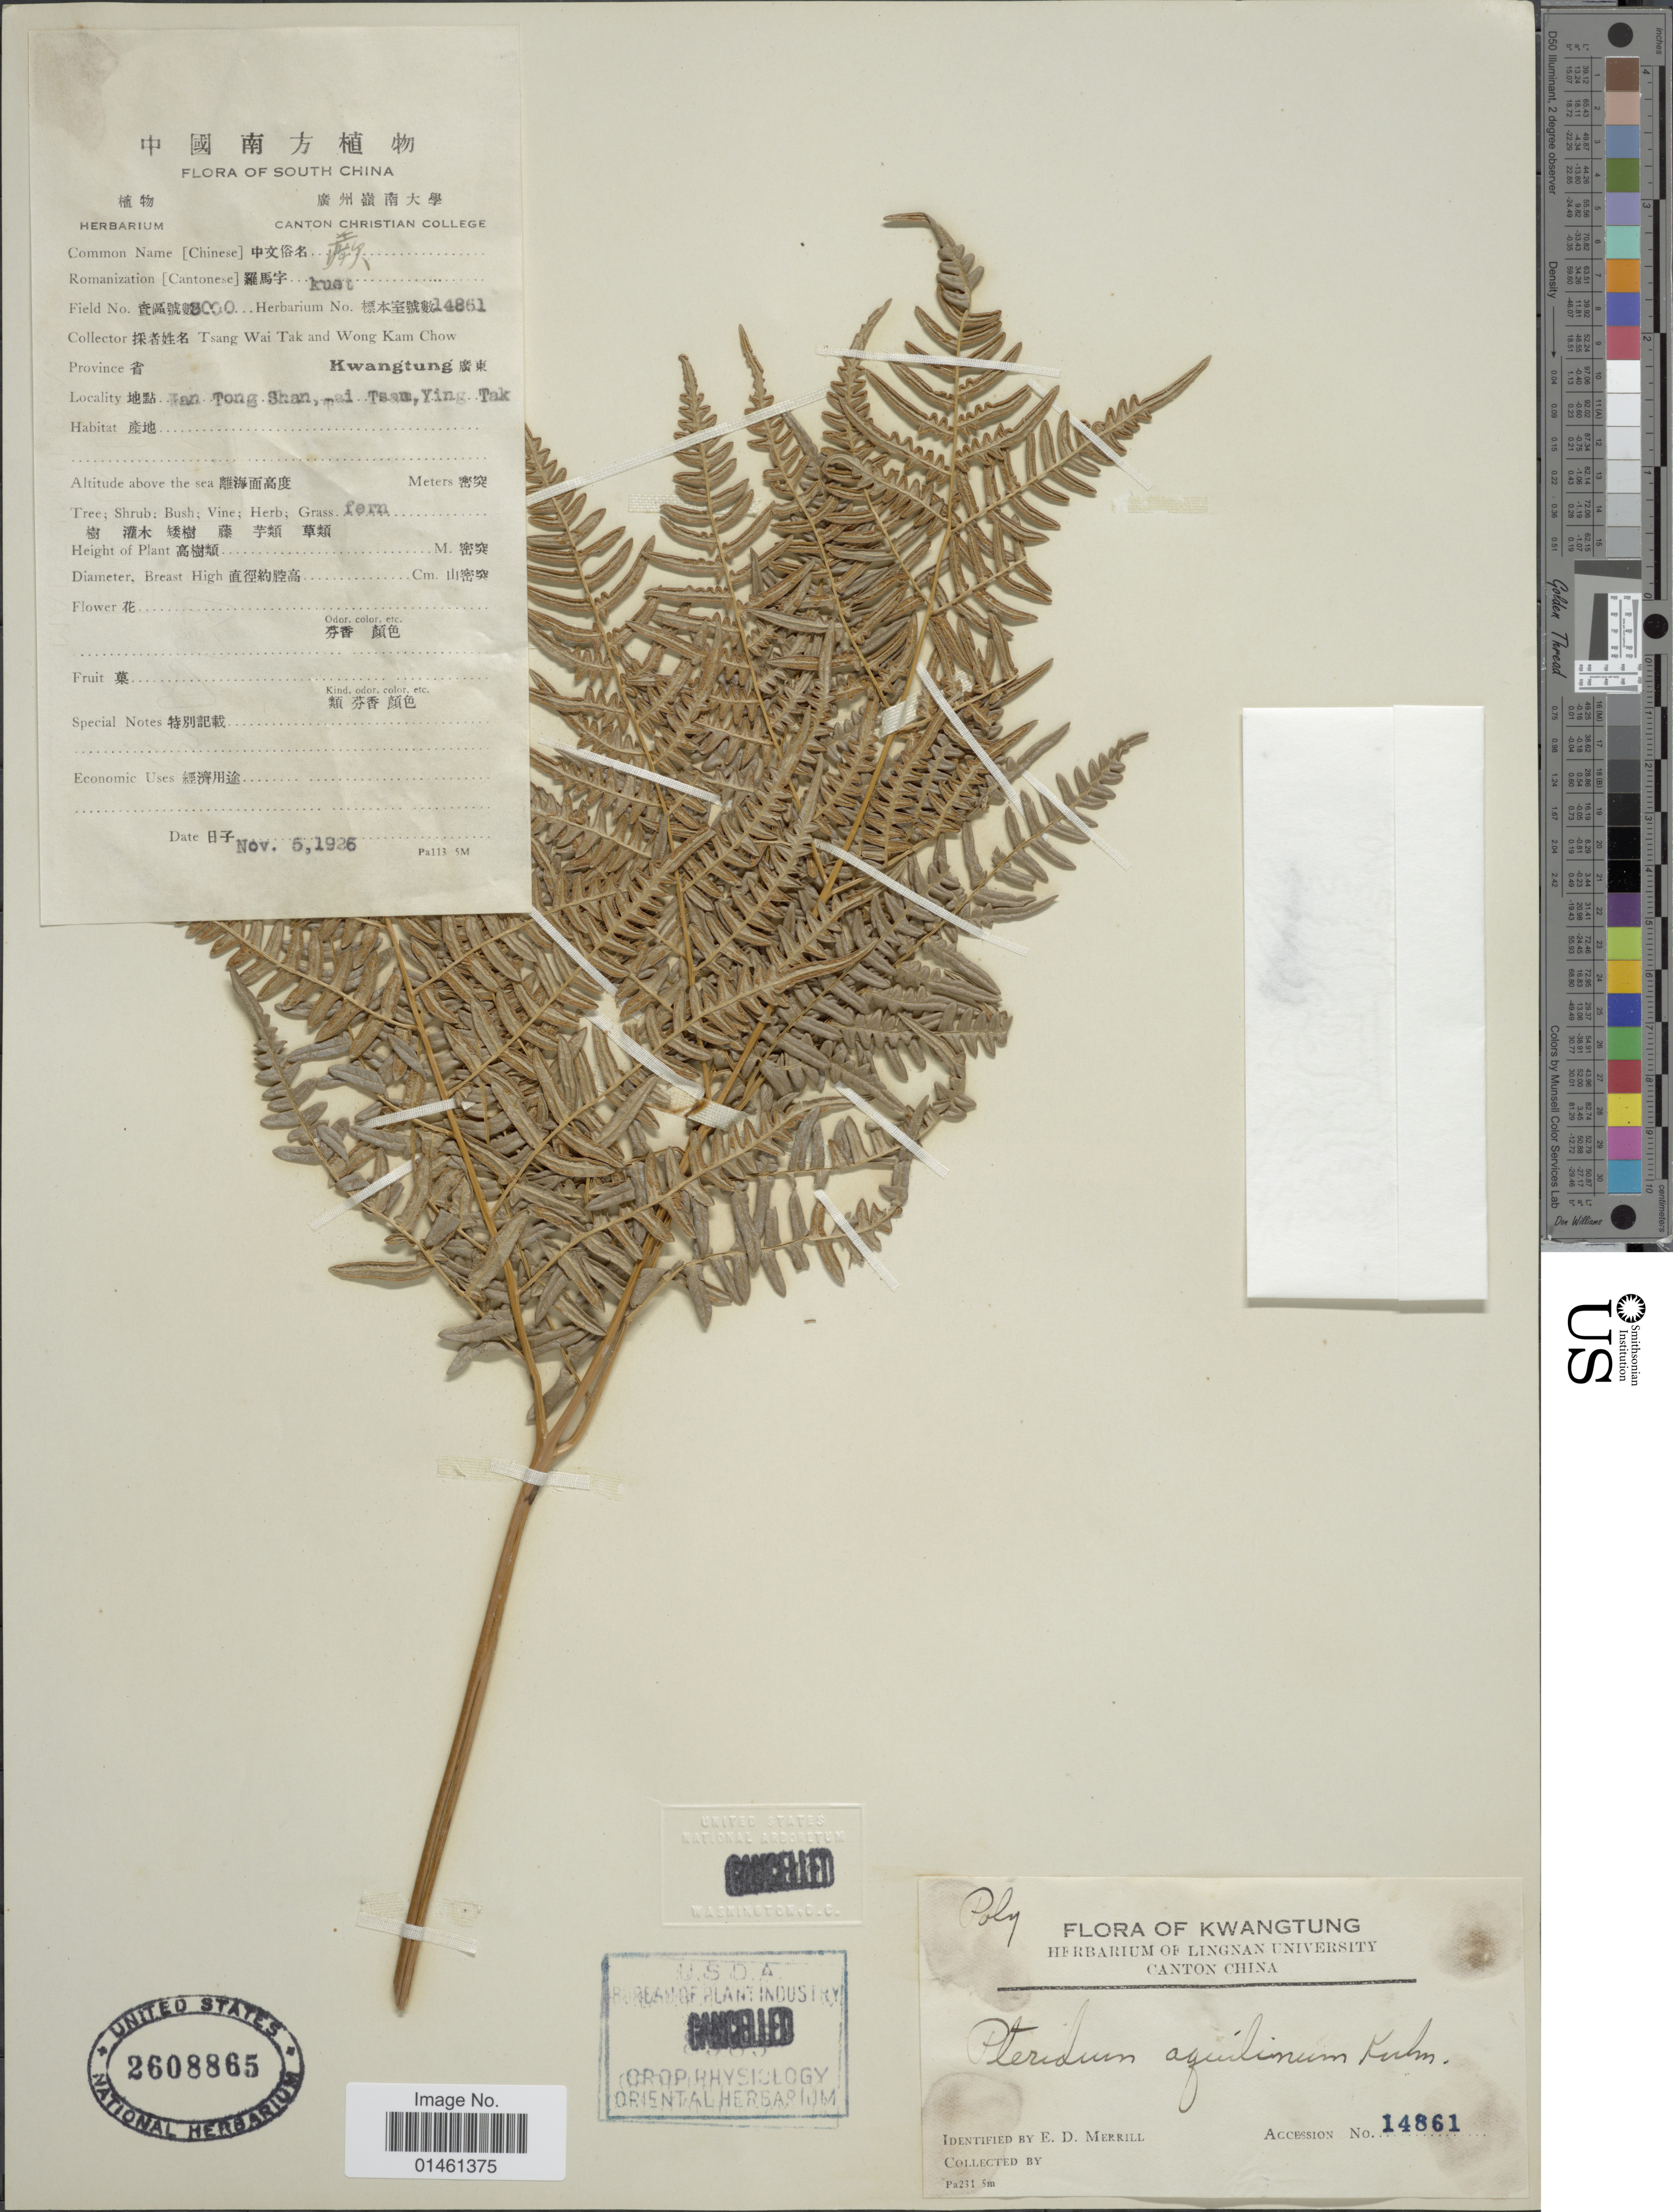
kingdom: Plantae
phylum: Tracheophyta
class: Polypodiopsida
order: Polypodiales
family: Dennstaedtiaceae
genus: Pteridium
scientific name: Pteridium aquilinum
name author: (L.) Kuhn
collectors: T. Tak & W. Chow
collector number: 3000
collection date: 1926-11-05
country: China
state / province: Guangdong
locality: Kwangtung, Man Tong Shan, Tai Tsam , Ying Tak, South China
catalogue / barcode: US 2608865